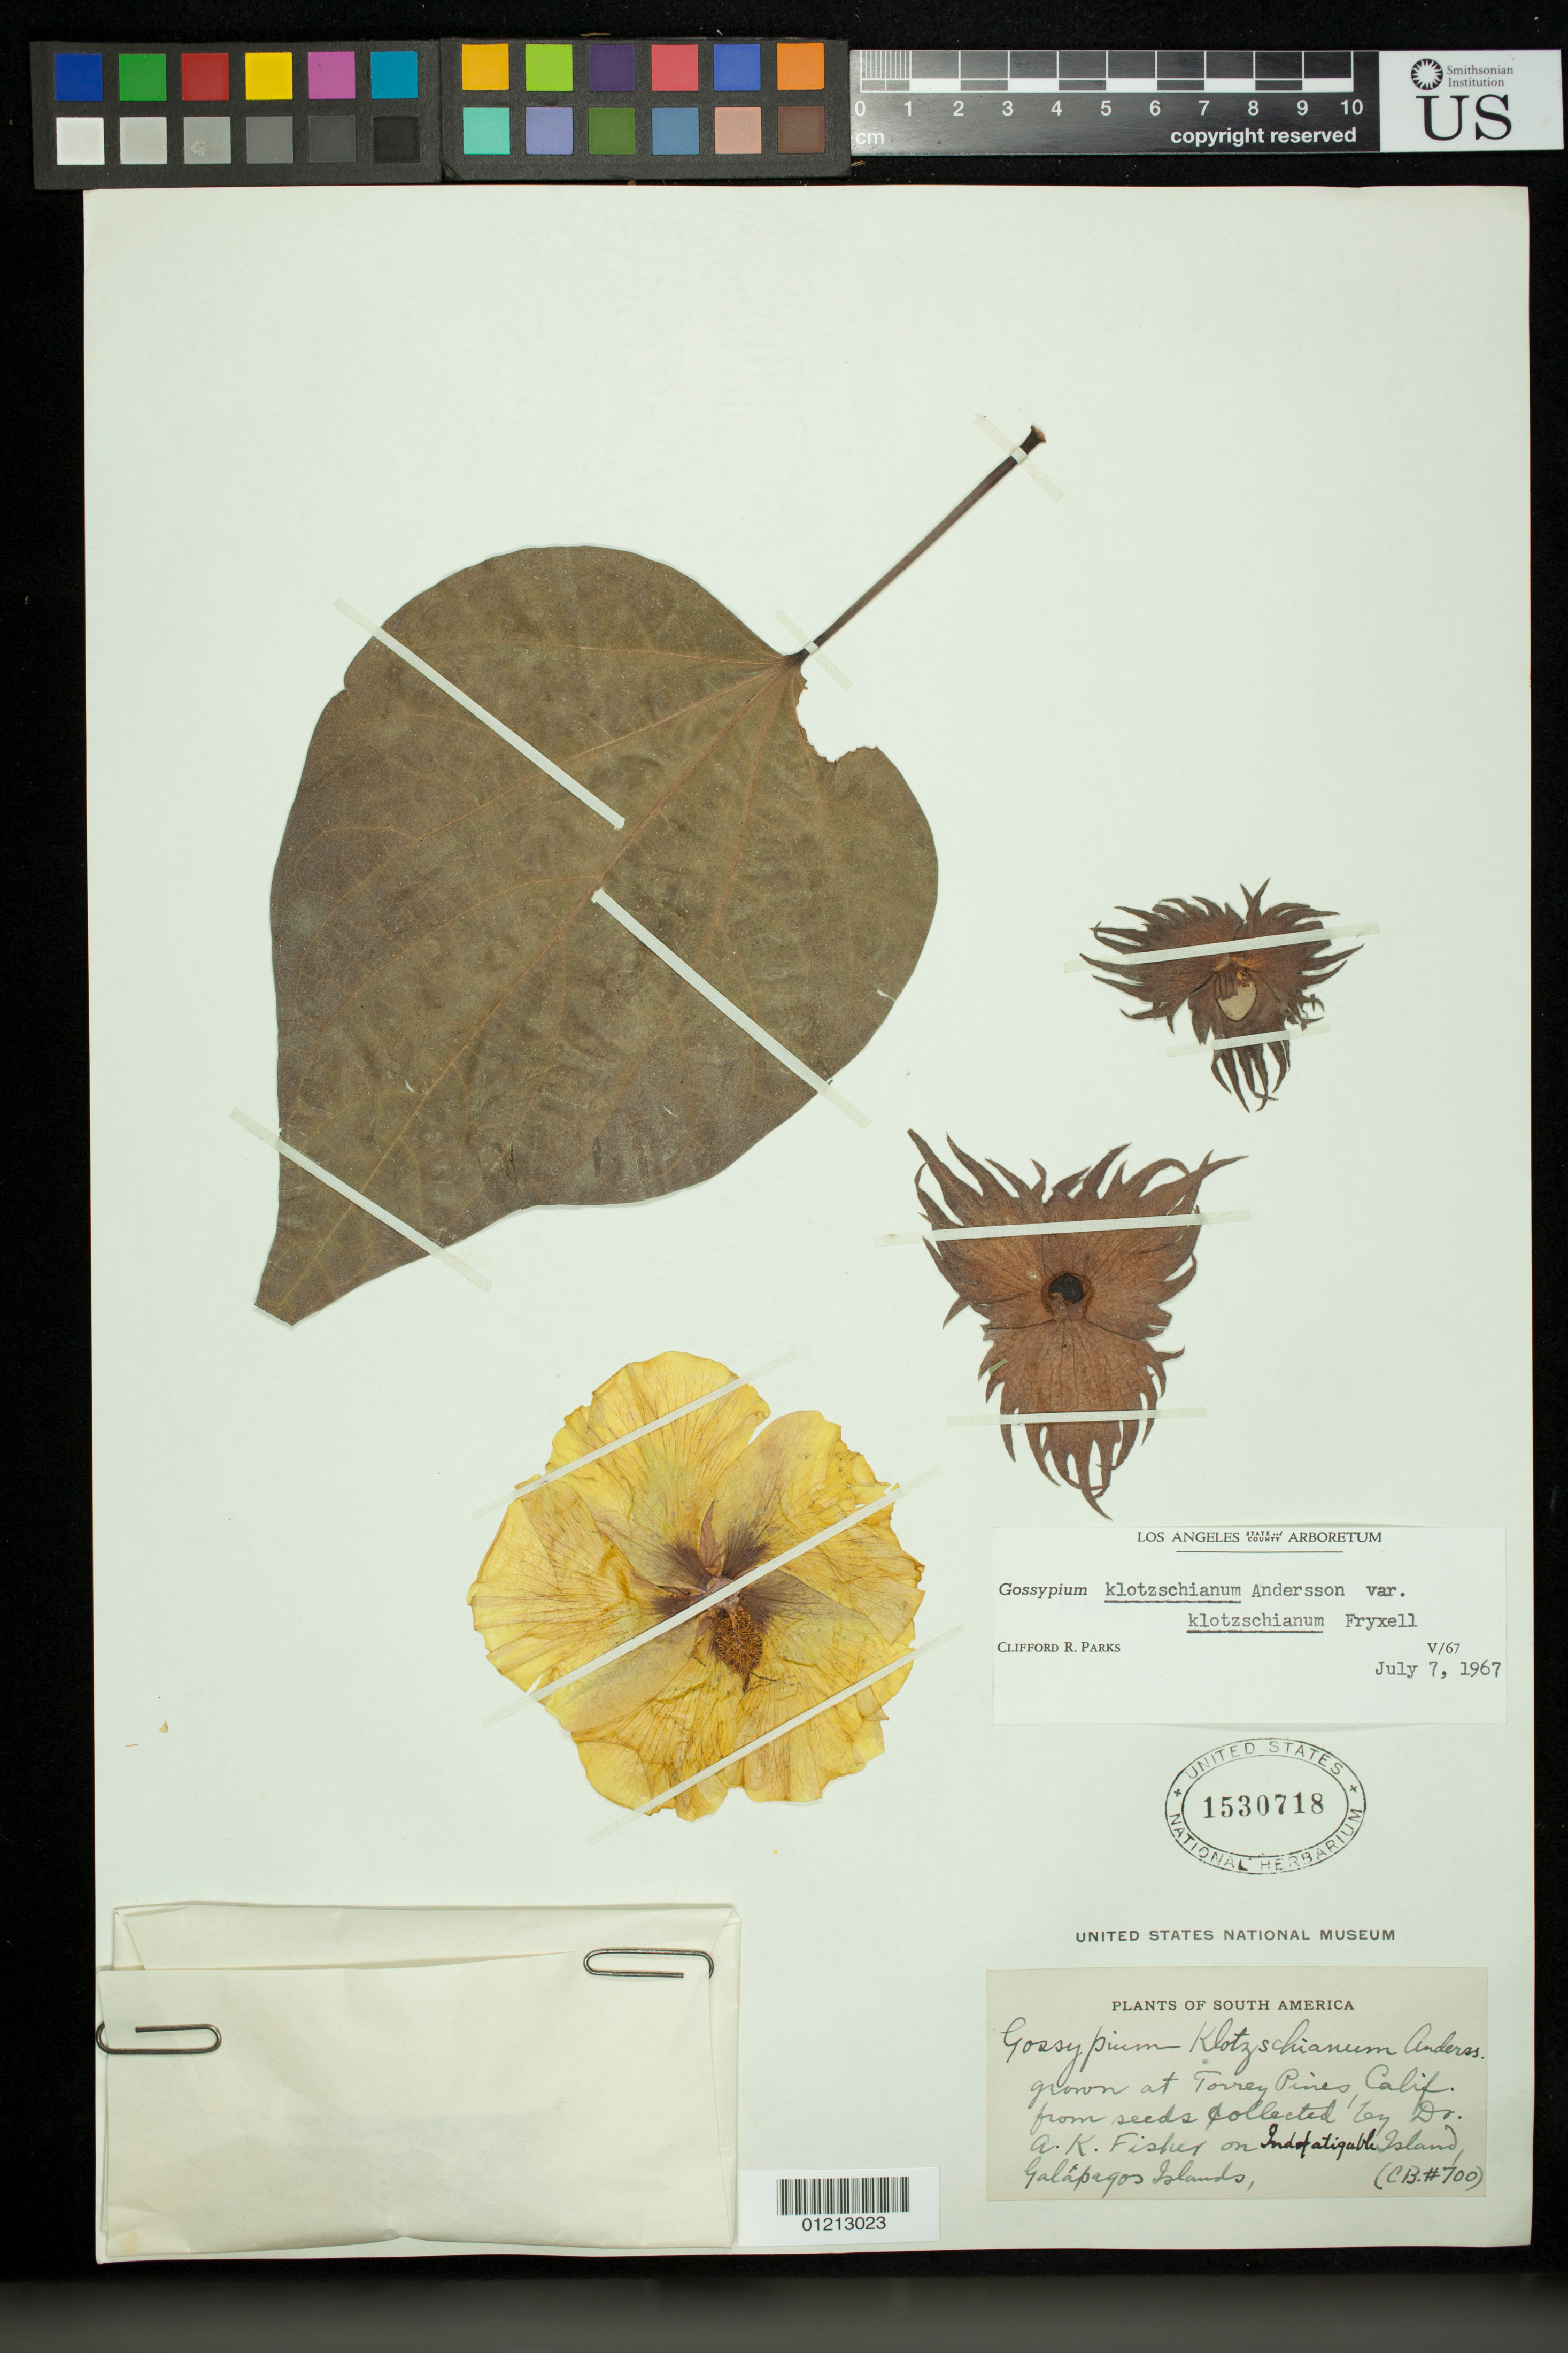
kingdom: Plantae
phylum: Tracheophyta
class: Magnoliopsida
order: Malvales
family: Malvaceae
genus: Gossypium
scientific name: Gossypium klotschianum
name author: Anderson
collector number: cb.# 700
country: United States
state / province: California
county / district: San Diego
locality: grown at Torrey Pines, Calif. from seeds collected by Dr. A.K. Fisher on Indefatigable Island, Galapagos Islands,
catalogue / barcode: US 1530718